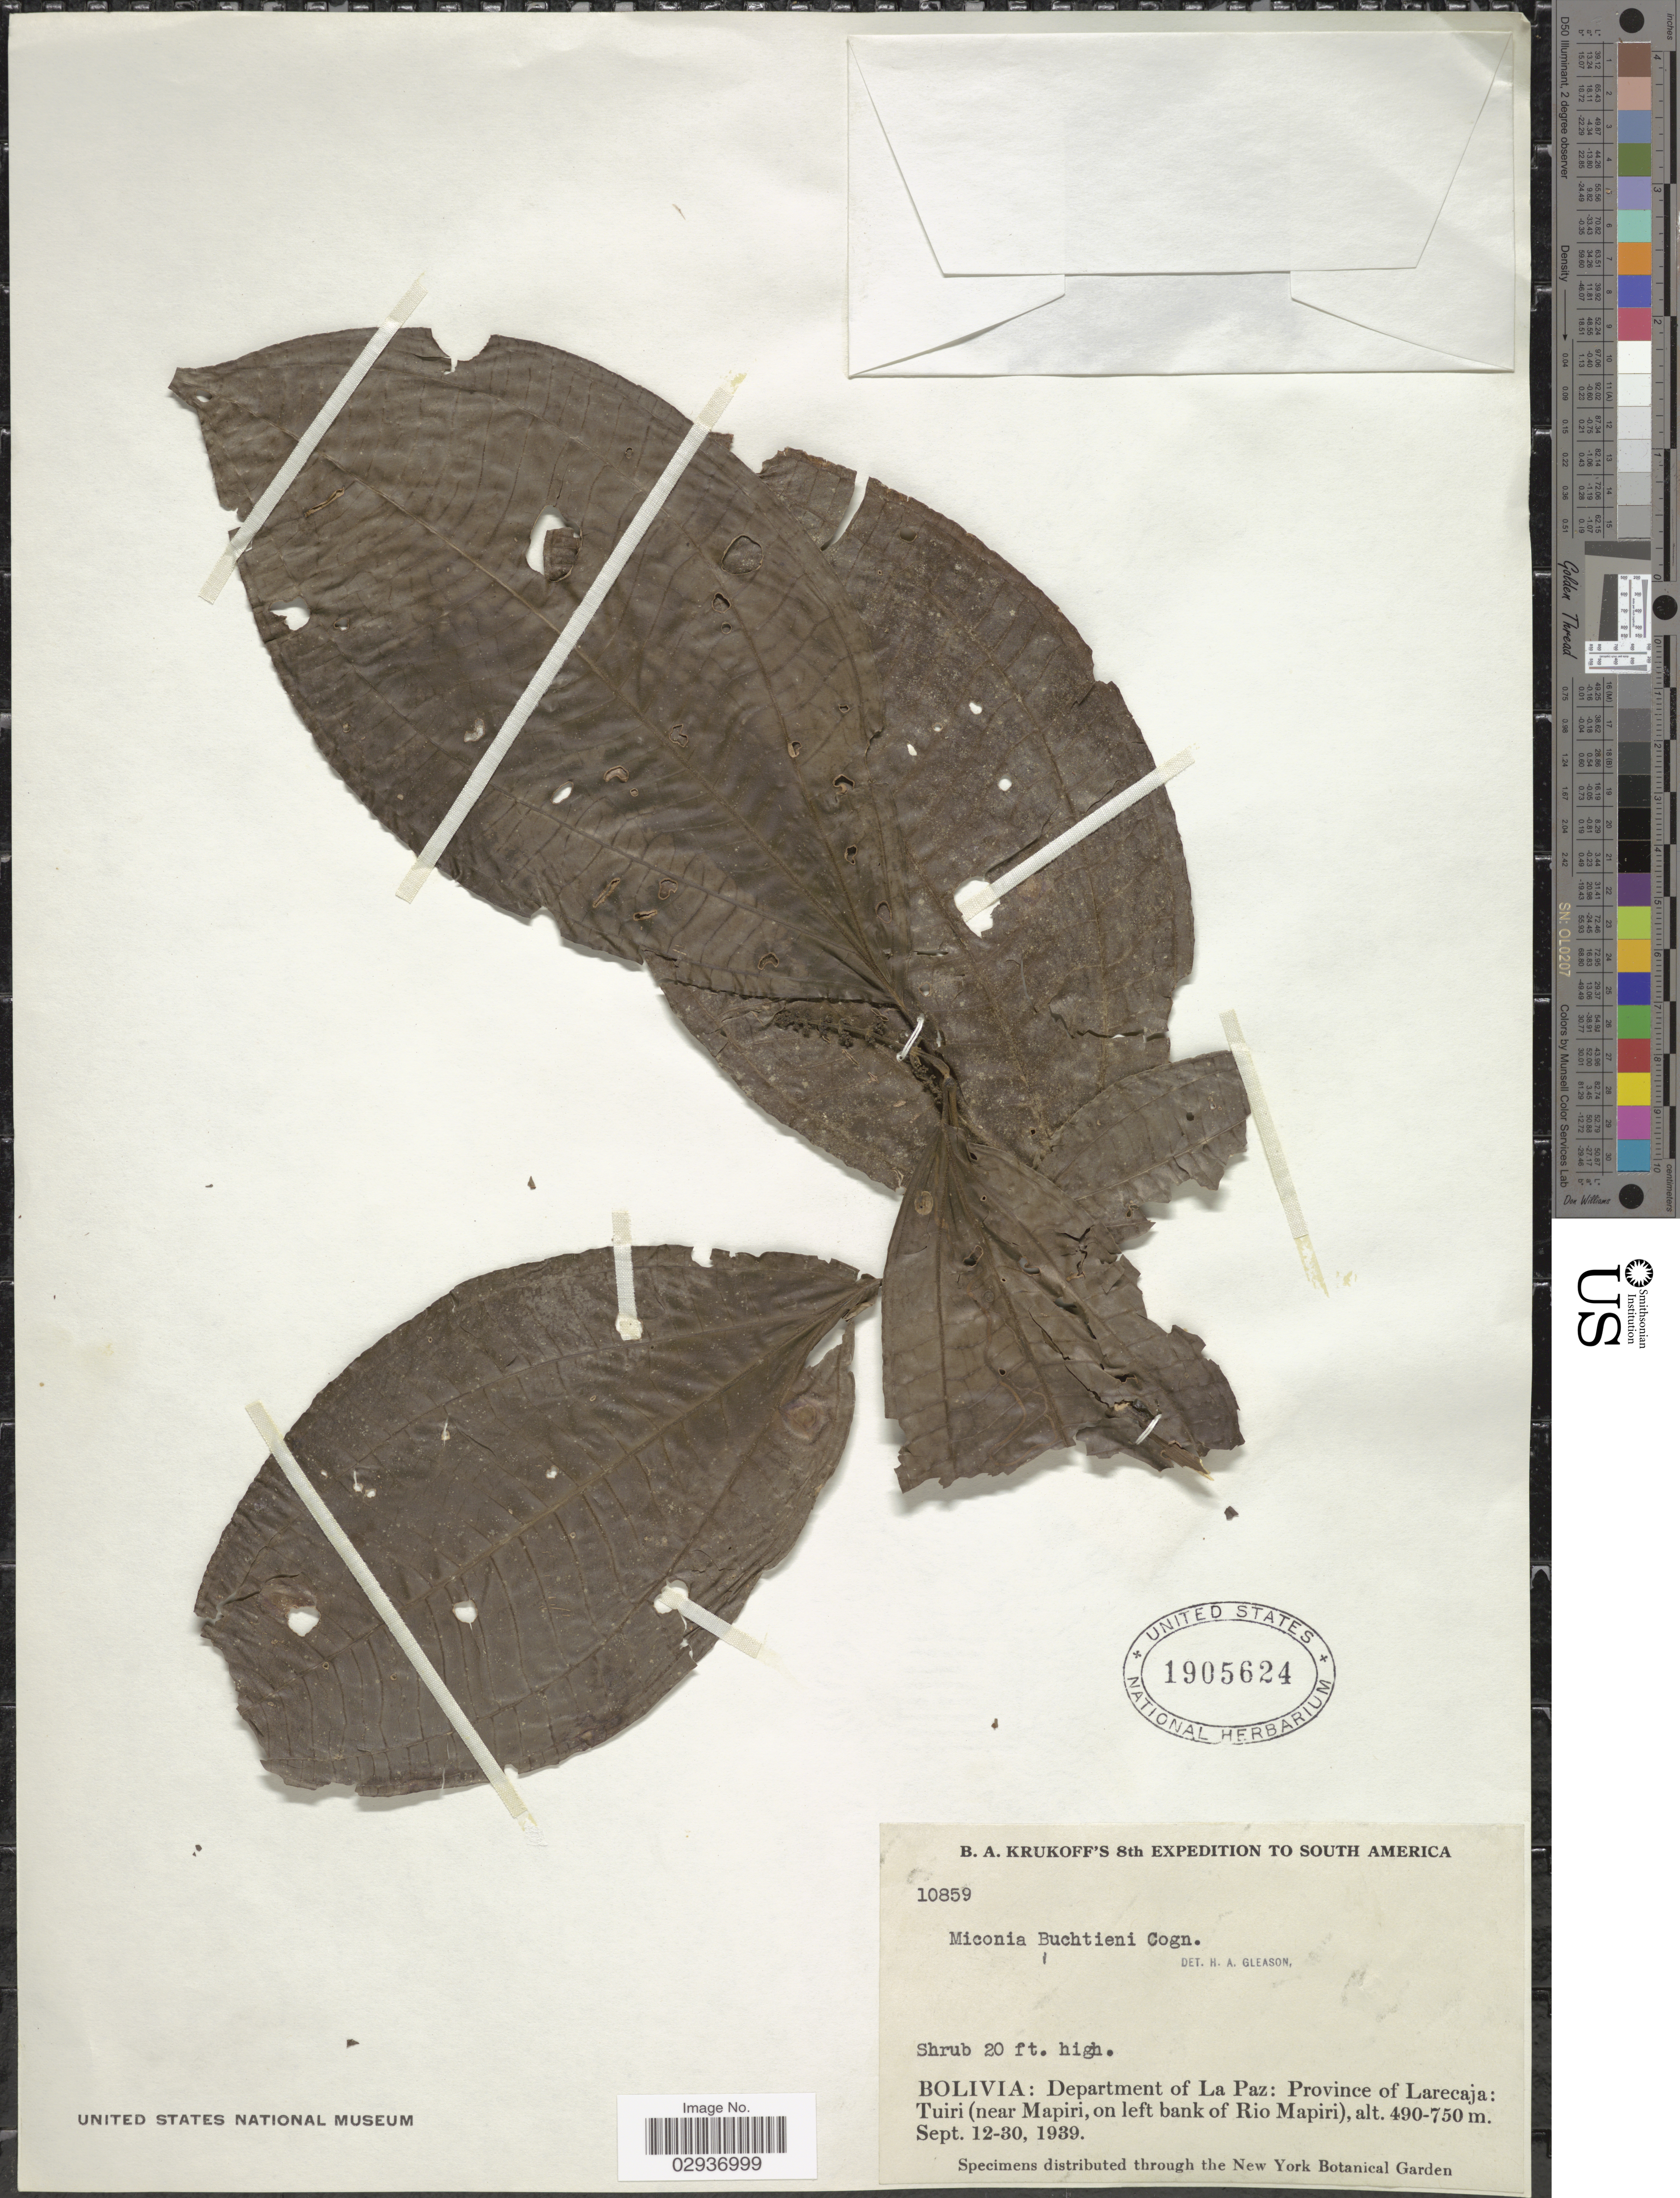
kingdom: Plantae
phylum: Tracheophyta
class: Magnoliopsida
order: Myrtales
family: Melastomataceae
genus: Miconia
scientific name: Miconia buchtienii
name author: Cogn.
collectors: B. A. Krukoff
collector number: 10859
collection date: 1939-09-12/1939-09-30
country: Bolivia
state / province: La Paz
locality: Department of La Paz: Province of Larecaja: Tuiri (near Mapiri, on left bank of Rio Mapiri).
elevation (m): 490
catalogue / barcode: US 1905624